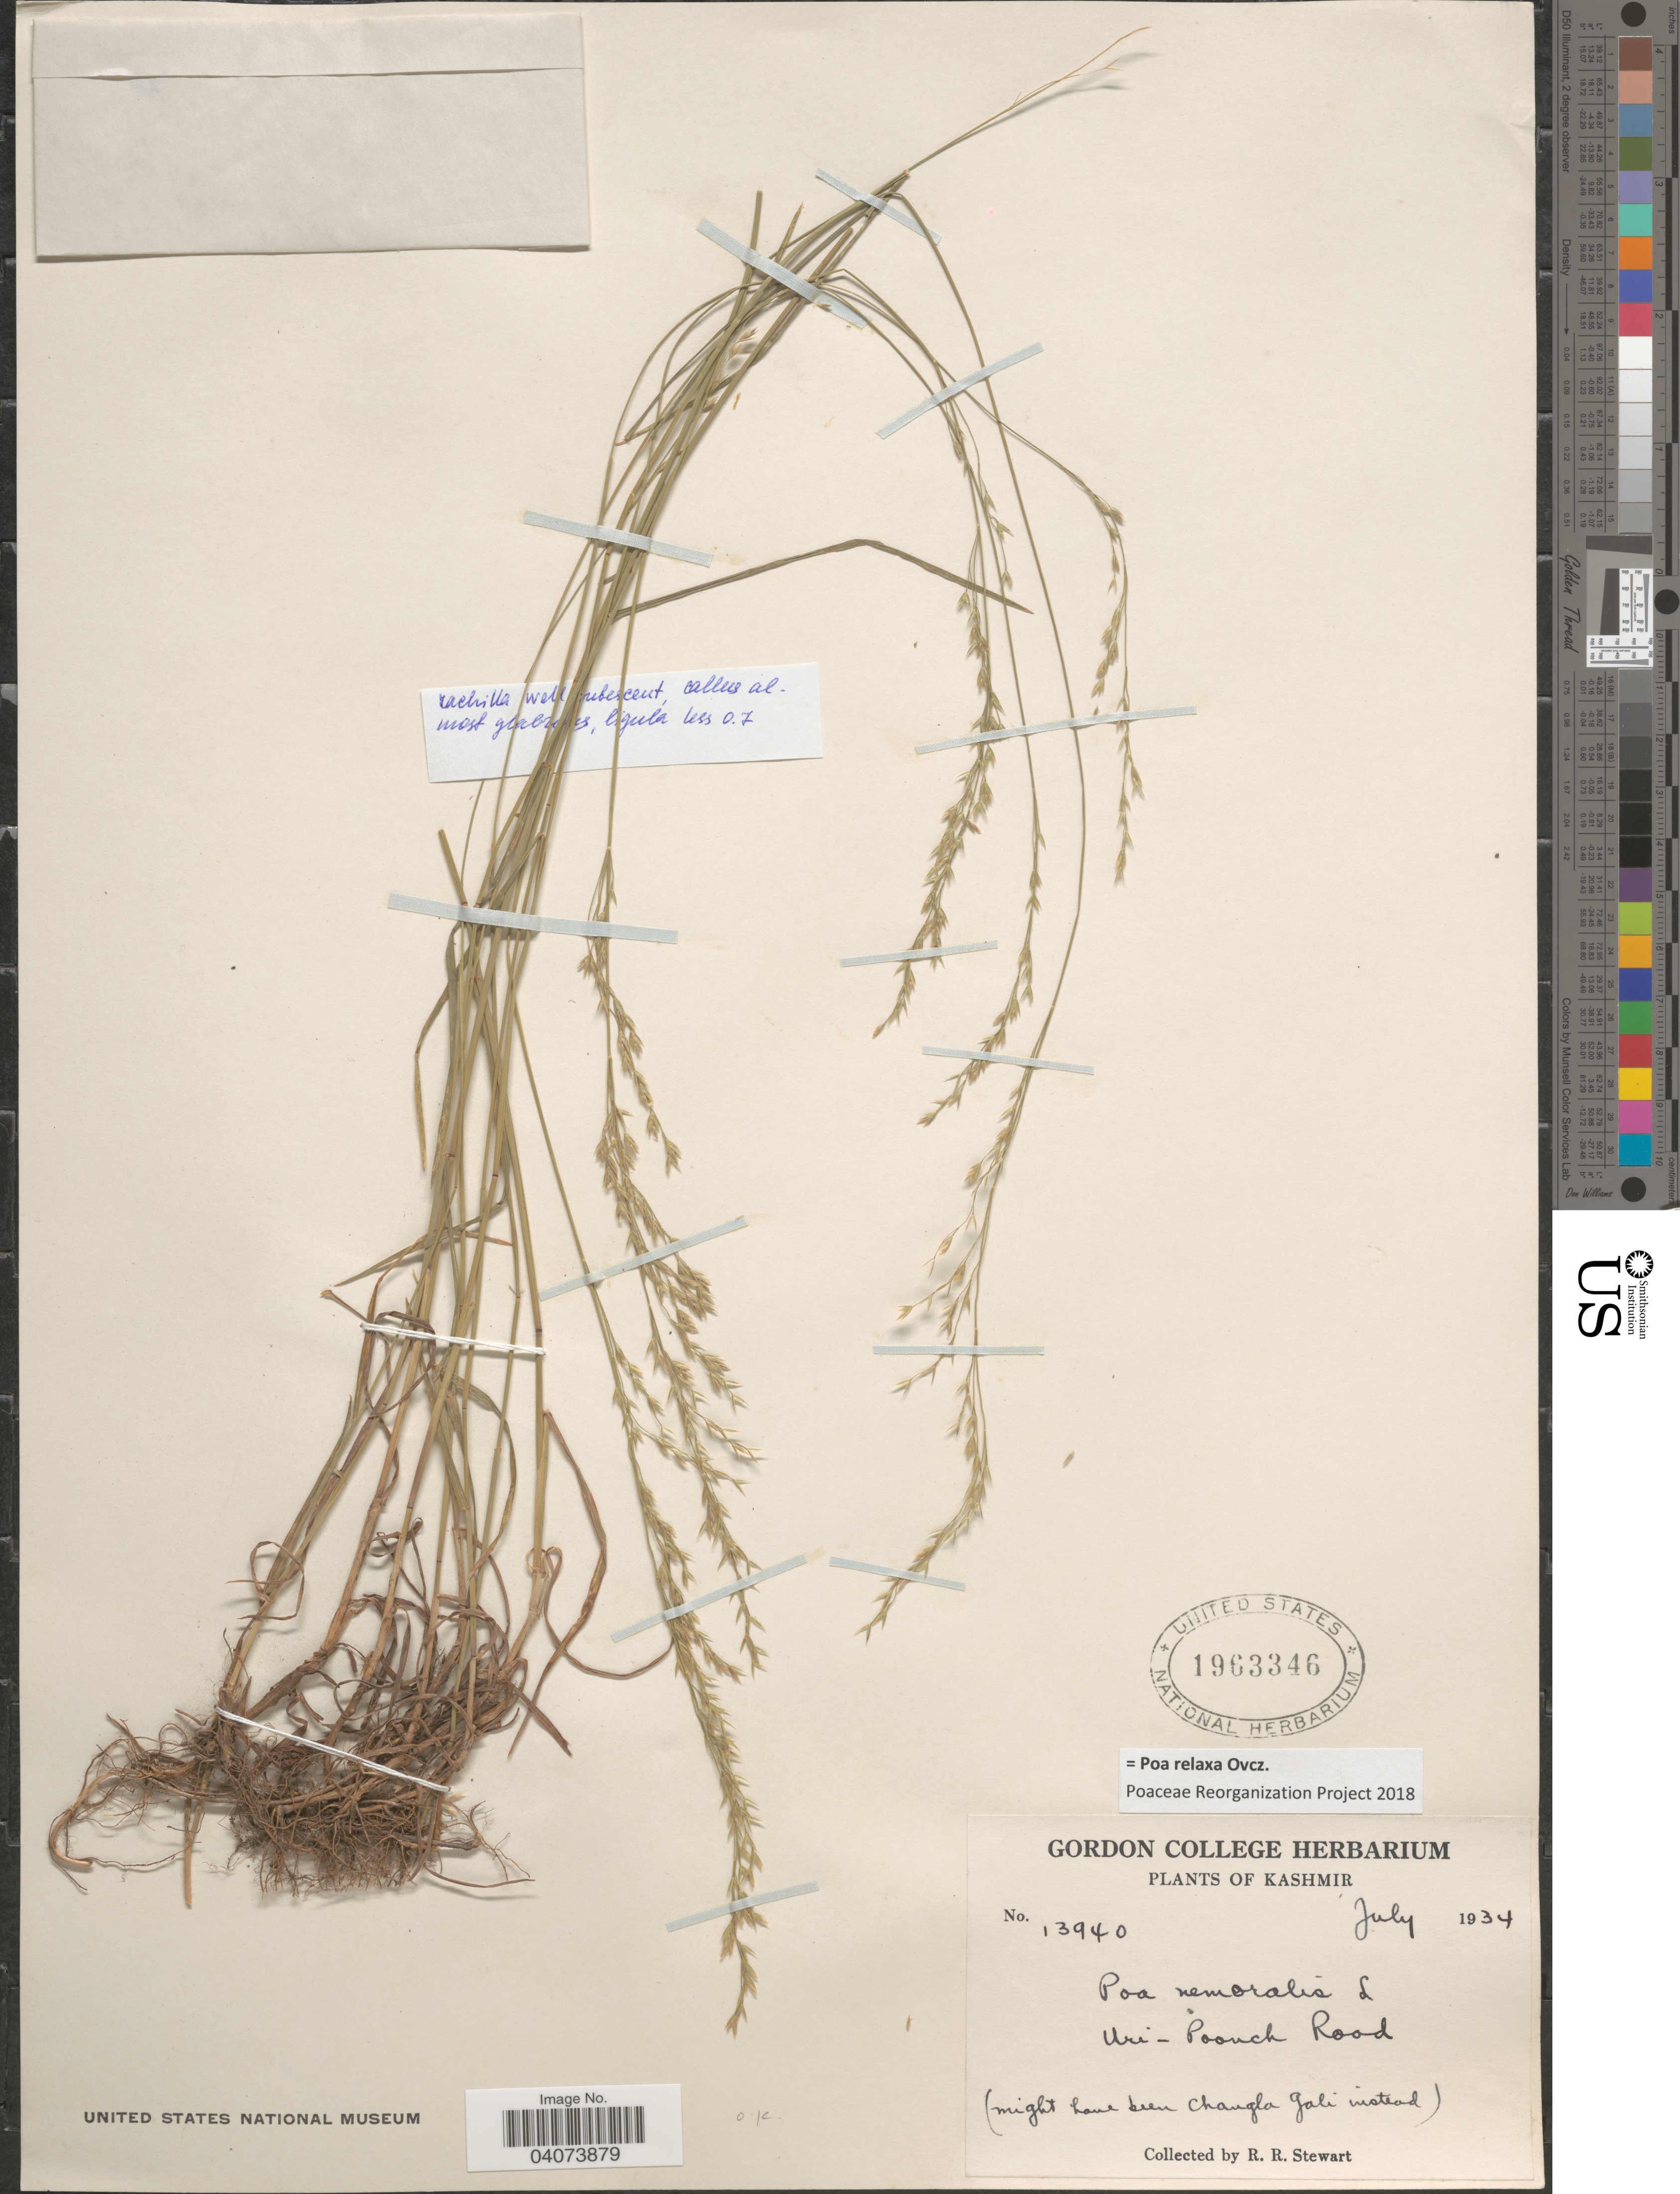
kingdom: Plantae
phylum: Tracheophyta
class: Liliopsida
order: Poales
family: Poaceae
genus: Poa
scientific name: Poa relaxa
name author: Ovcz.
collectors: R. Stewart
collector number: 13940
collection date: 1934-07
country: India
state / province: Jammu and Kashmir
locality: Kashmir. Uri - Poonch Road.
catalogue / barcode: US 1963346